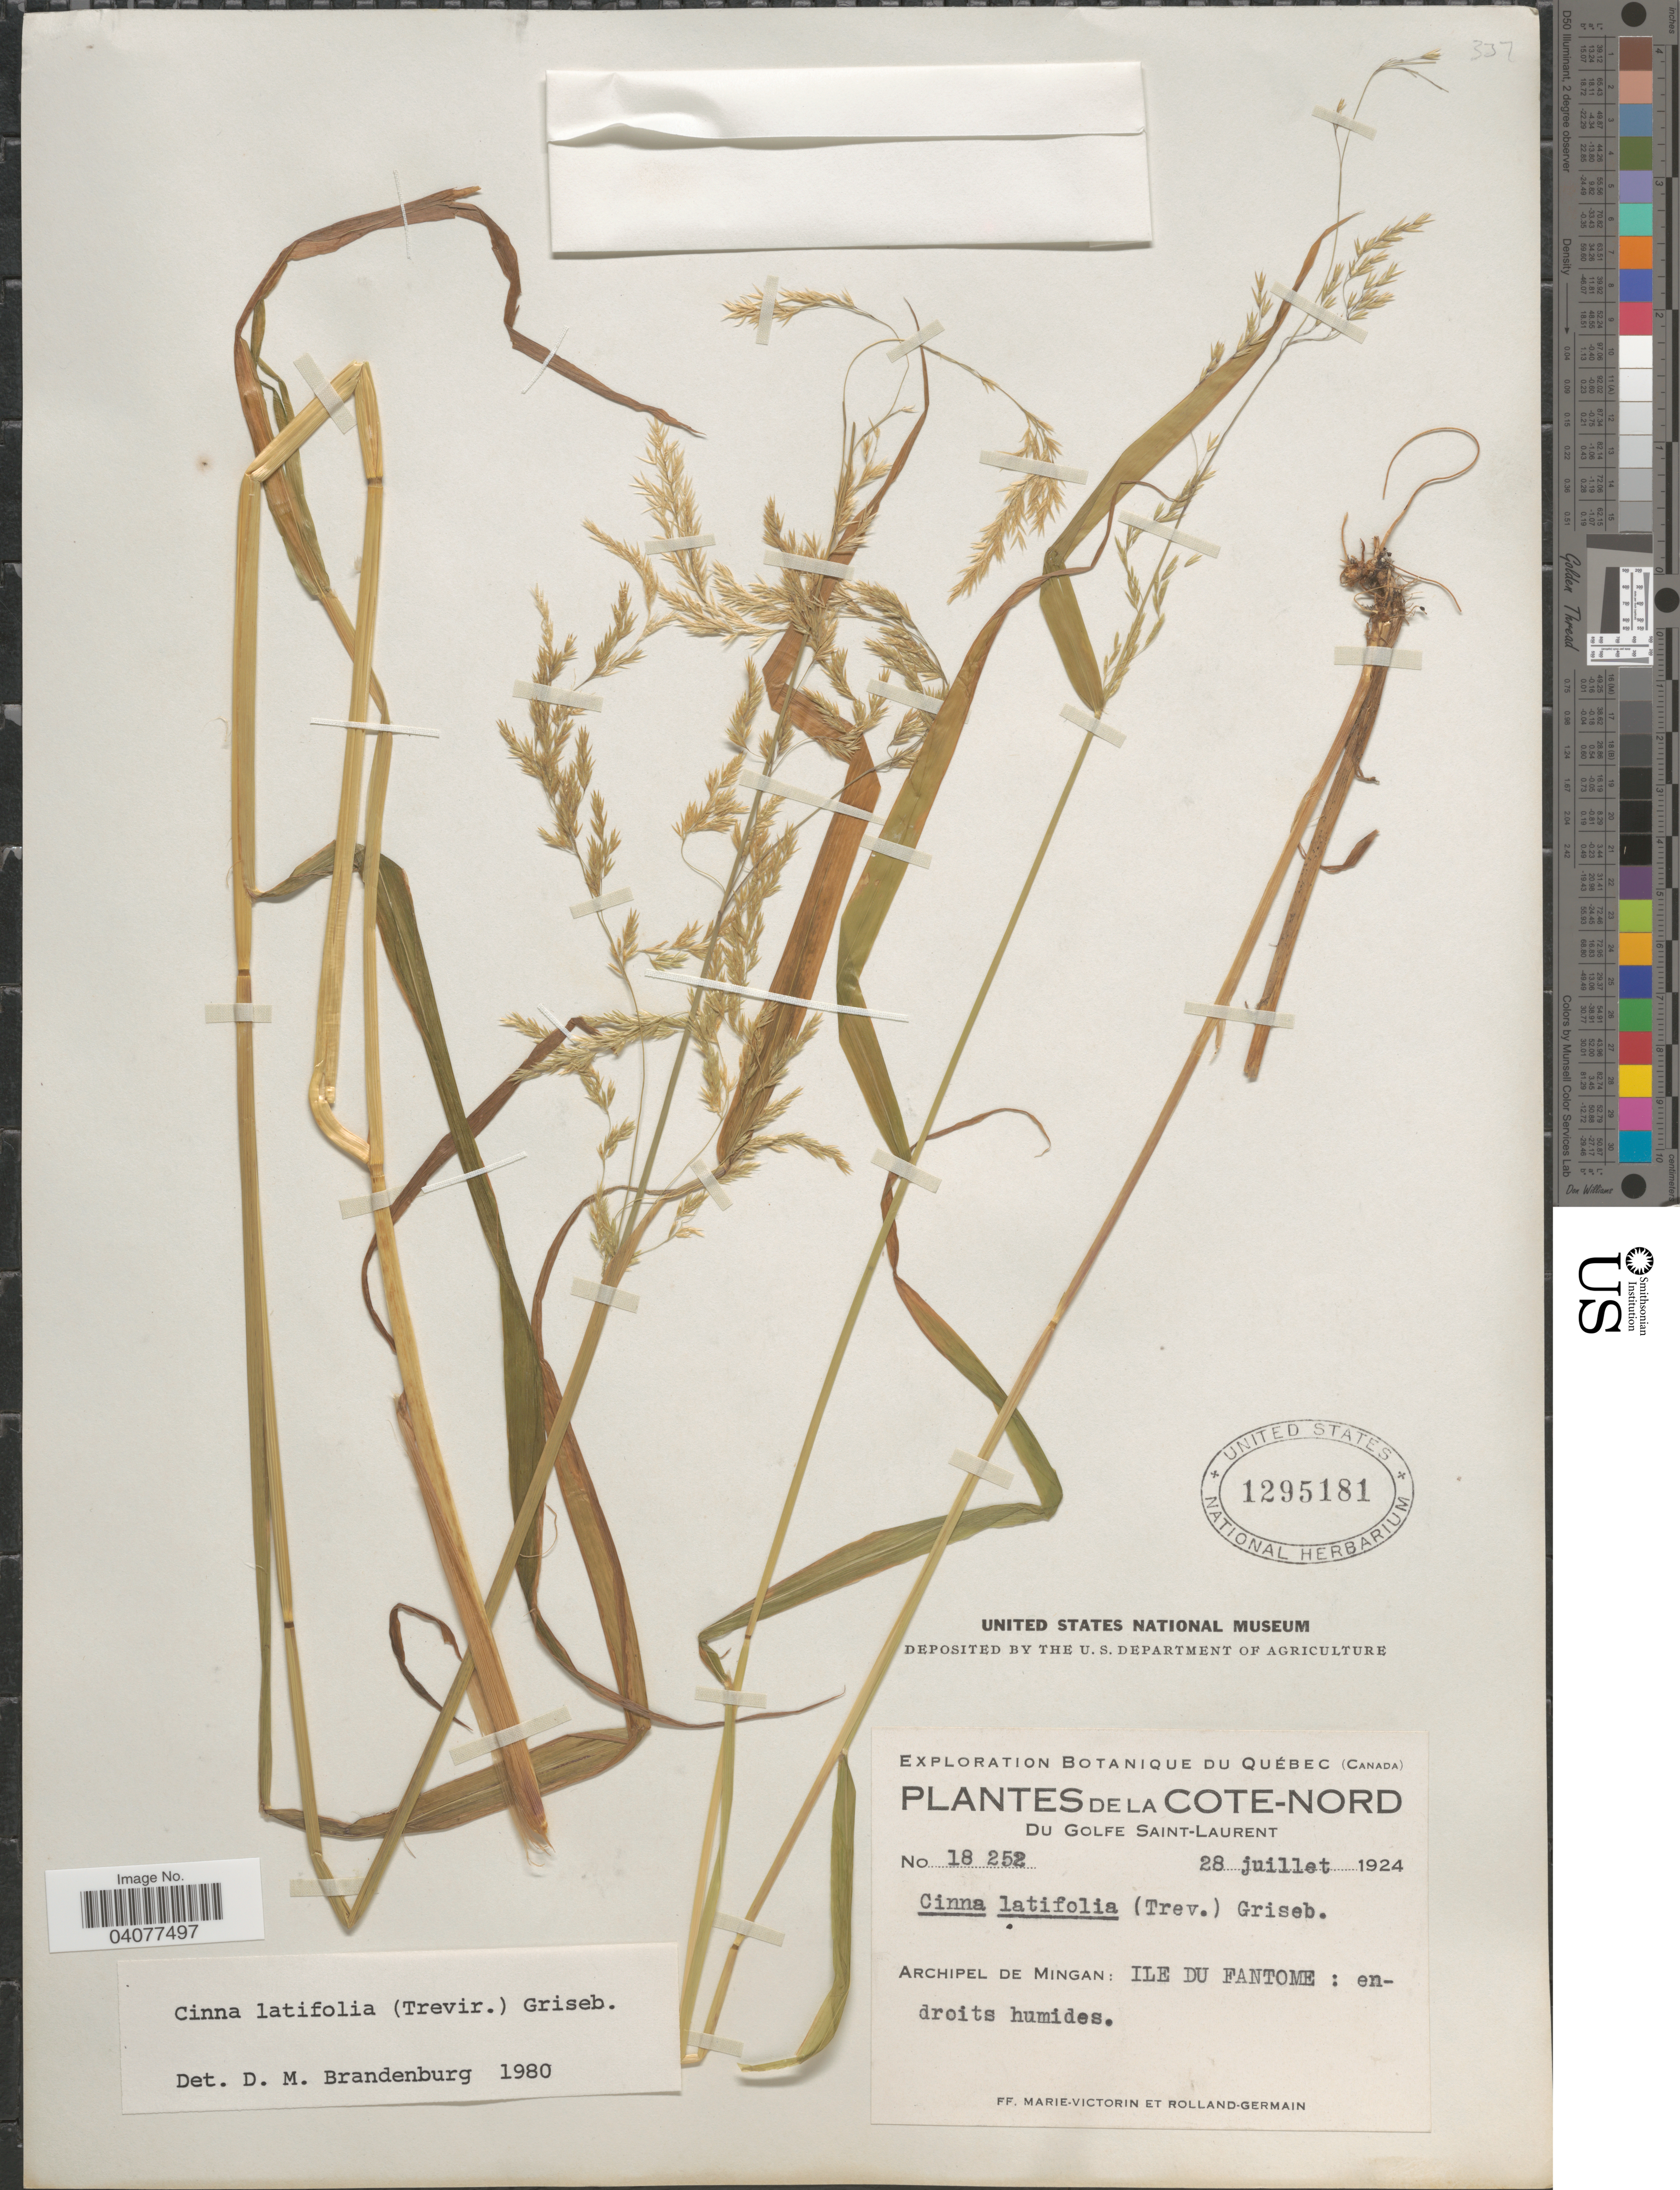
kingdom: Plantae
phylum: Tracheophyta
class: Liliopsida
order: Poales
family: Poaceae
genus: Cinna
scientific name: Cinna latifolia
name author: (Trevir. ex Goeppert) Griseb.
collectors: F. Marie-Victorin & Rolland-Germain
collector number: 18252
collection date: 1924-07-28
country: Canada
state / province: Quebec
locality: Exploration Botanique du Québec. La Cote-Nord du Golfe Saint-Laurent. Archipel de Mingan: Ile du Fantome: endroits humides.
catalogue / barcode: US 1295181